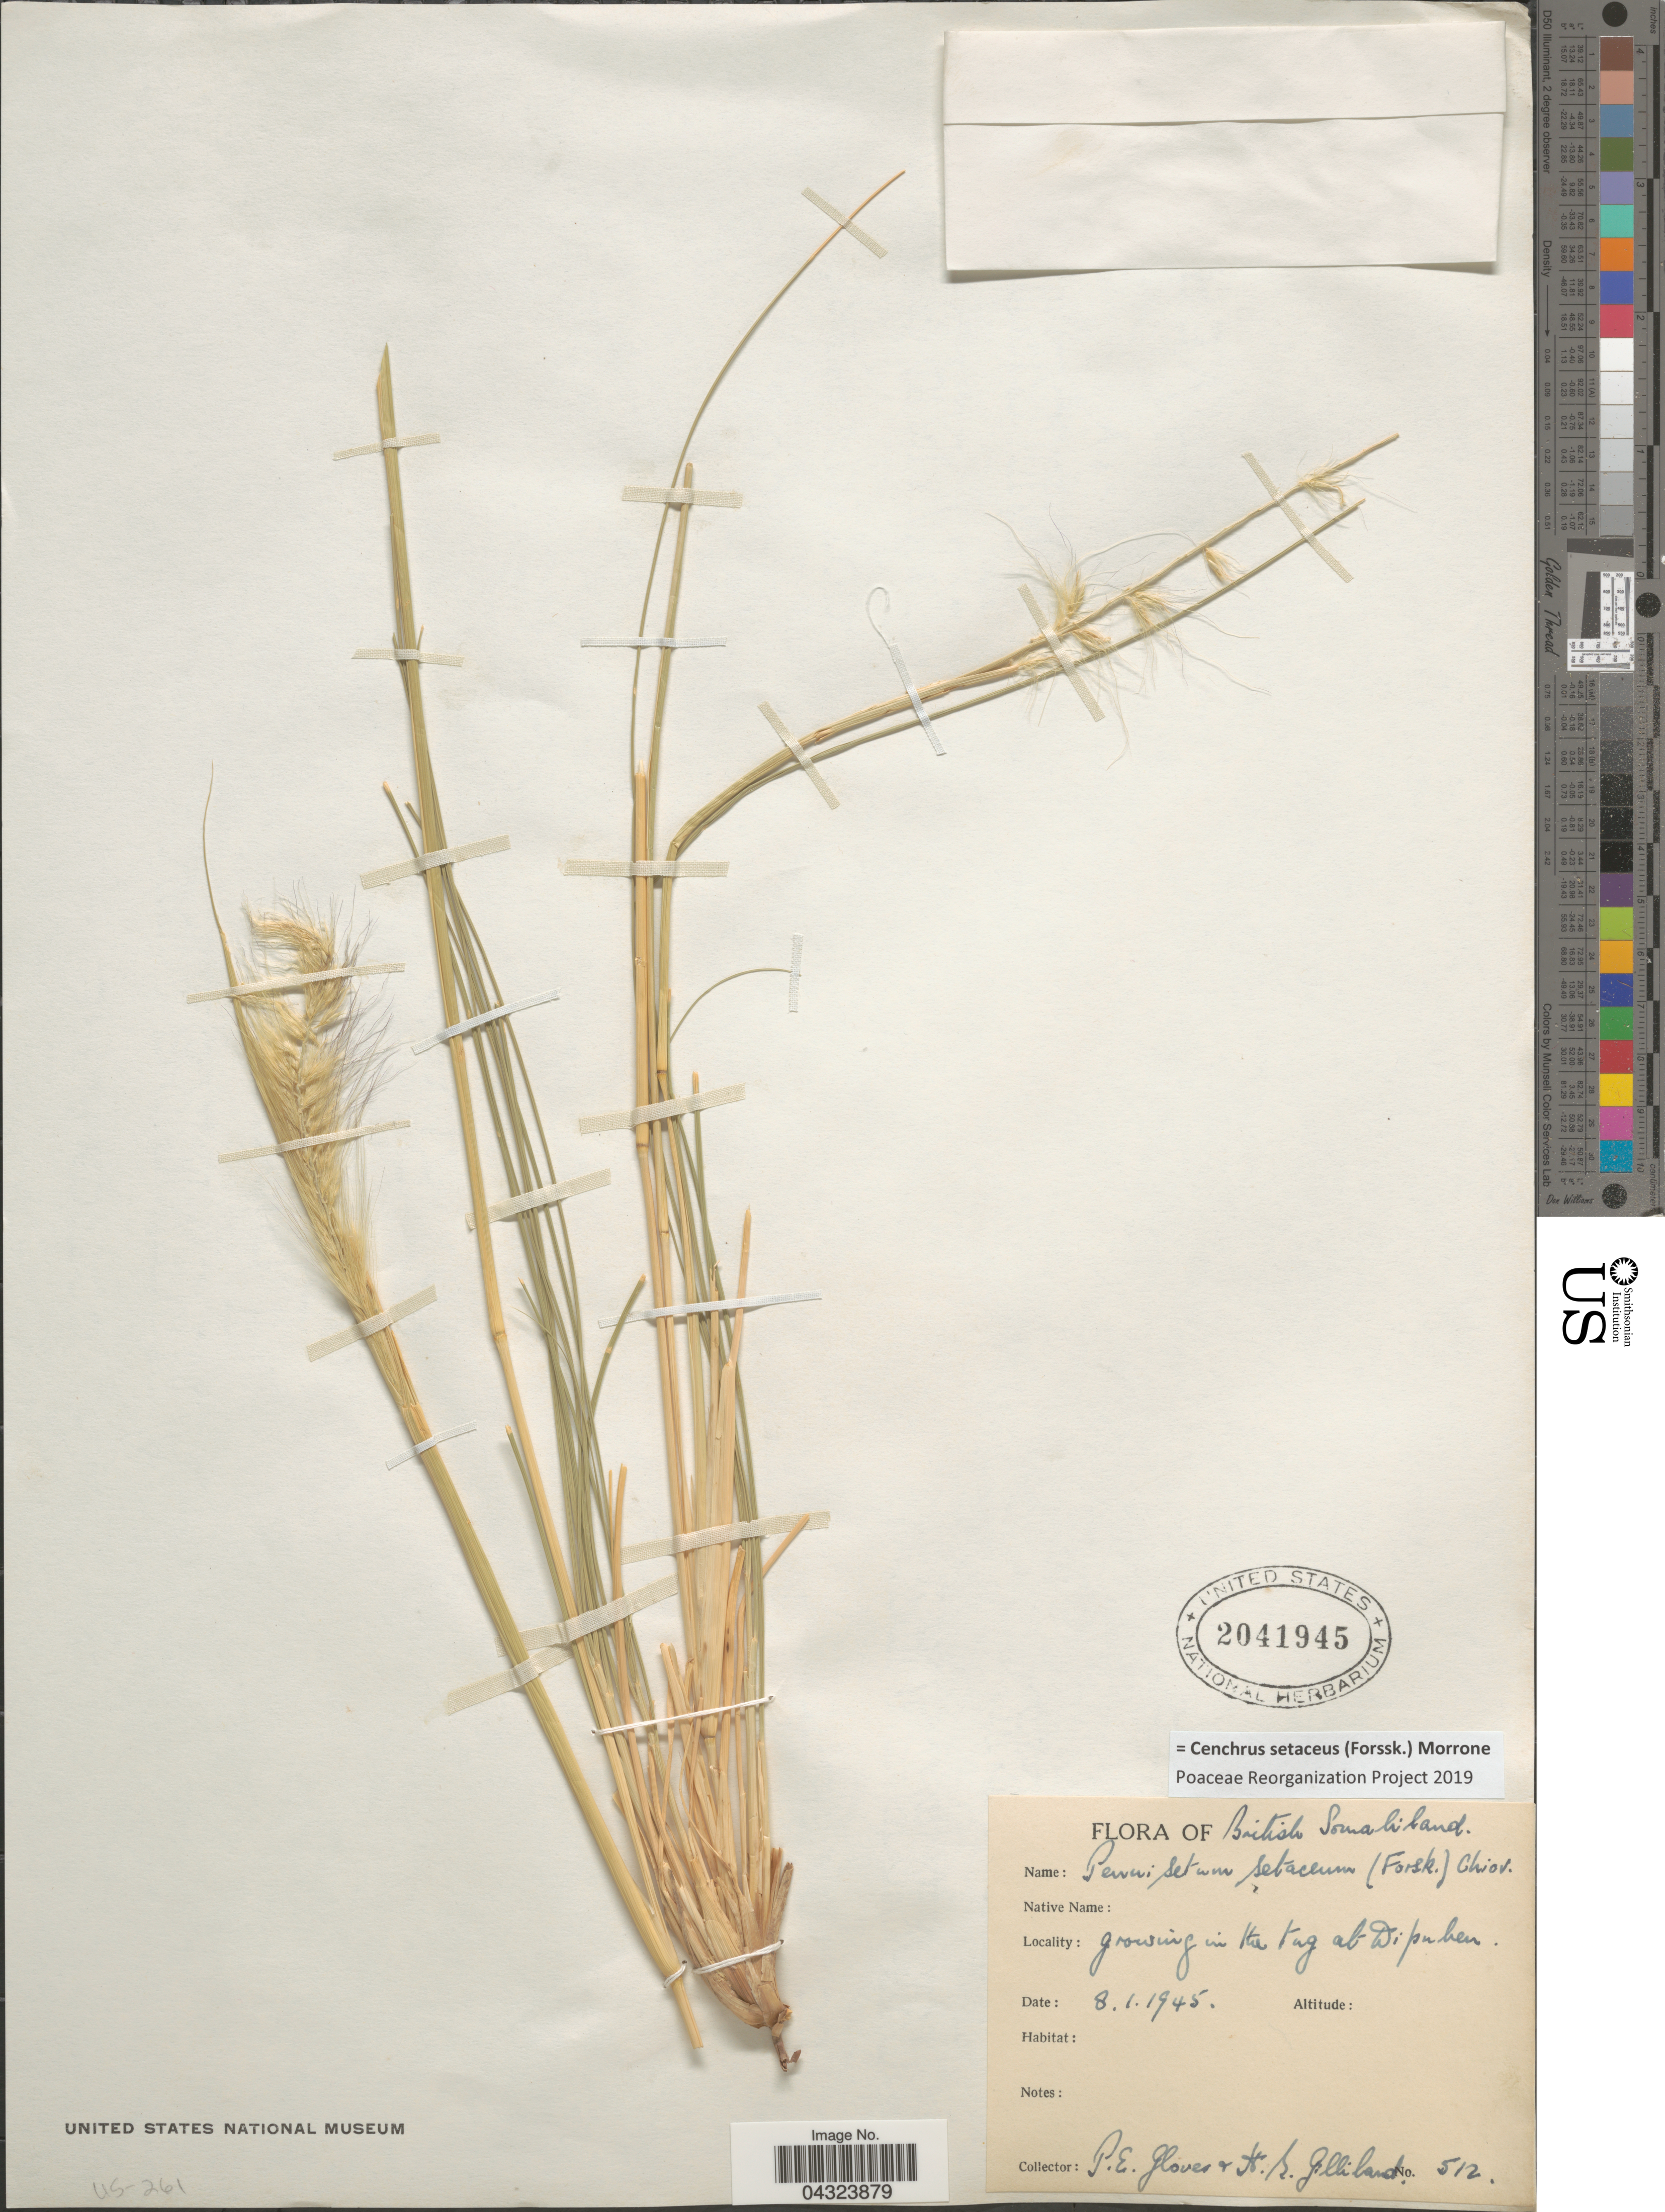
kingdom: Plantae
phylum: Tracheophyta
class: Liliopsida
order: Poales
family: Poaceae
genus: Cenchrus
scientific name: Cenchrus setaceus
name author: (Forssk.) Morrone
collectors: P. Glover & H. Gilliland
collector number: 512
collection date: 1945-01-08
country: Somalia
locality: British Somaliland. Growing in Itu tug ab Dipuben.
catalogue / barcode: US 2041945